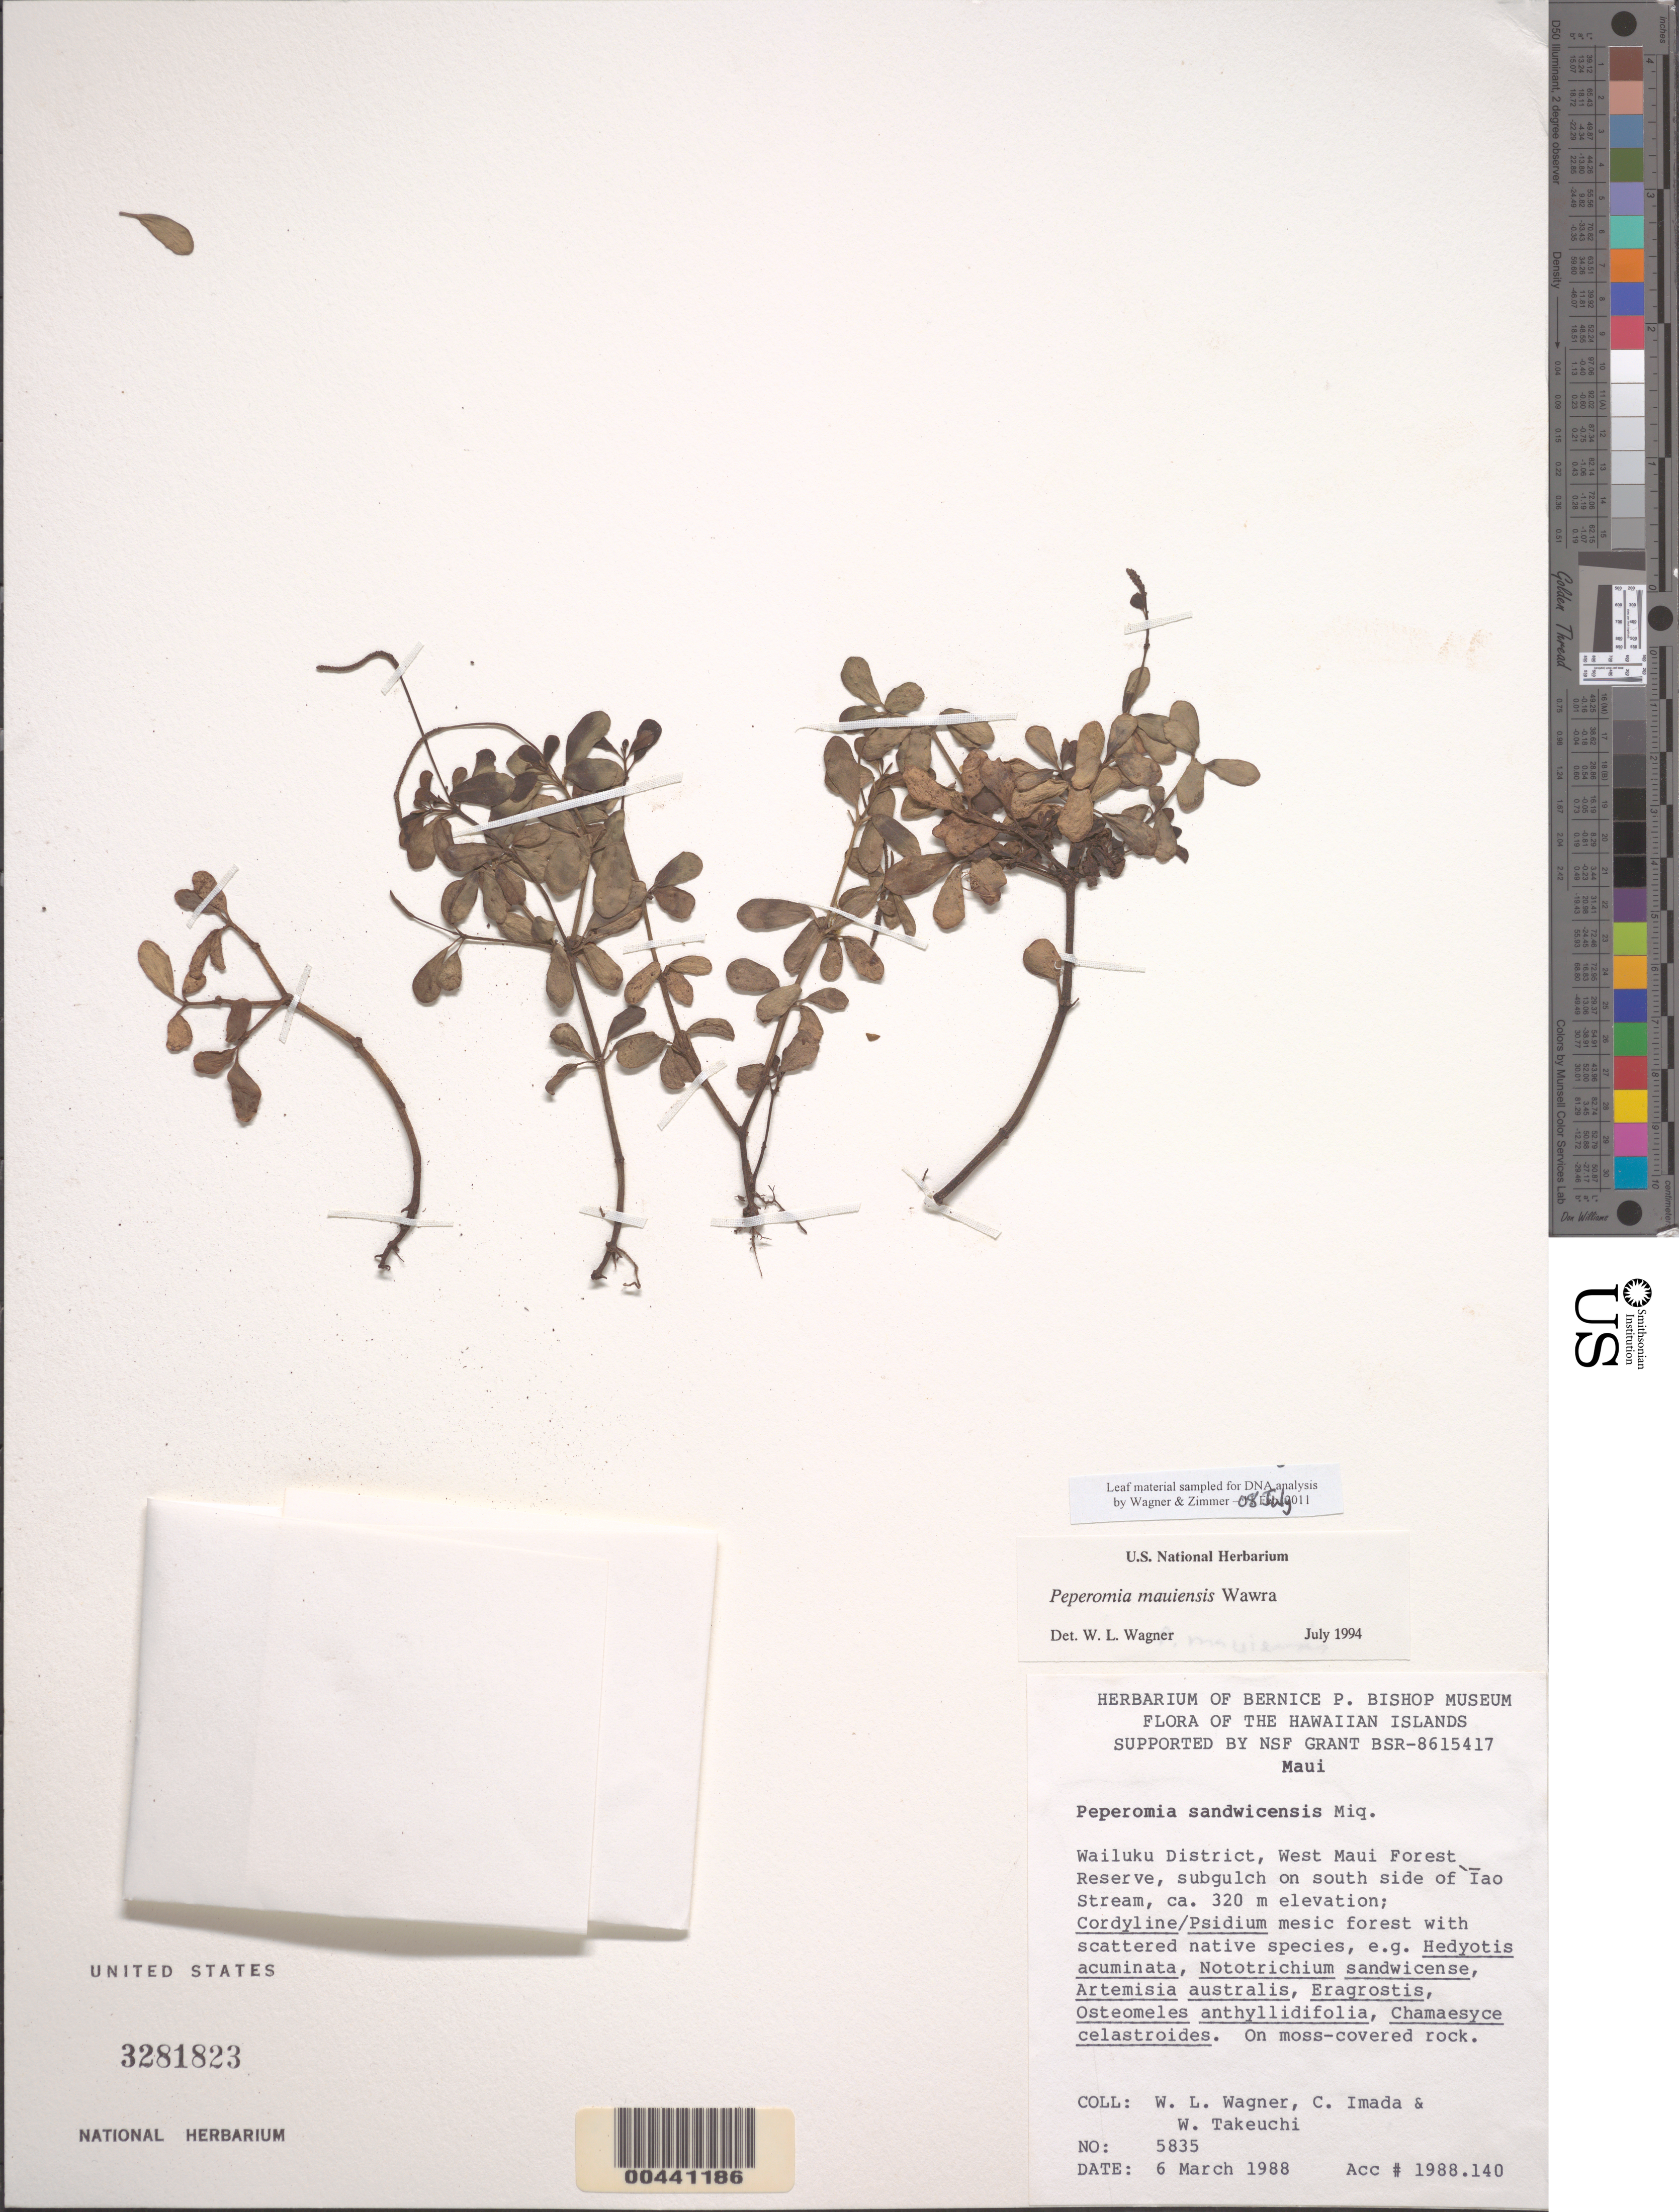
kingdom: Plantae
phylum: Tracheophyta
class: Magnoliopsida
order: Piperales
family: Piperaceae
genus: Peperomia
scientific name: Peperomia mauiensis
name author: Wawra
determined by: Wagner, W. L., (BOT), Smithsonian Institution - National Museum of Natural History (UNITED STATES)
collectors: W. L. Wagner, C. Imada & W. N. Takeuchi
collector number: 5835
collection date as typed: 6 Mar 1988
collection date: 1988-03-06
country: United States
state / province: Hawaii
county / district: Maui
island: Maui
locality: Wailuku District, W Maui Forest Reserve, subgulch on S side of Iao Stream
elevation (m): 320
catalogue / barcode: US 3281823